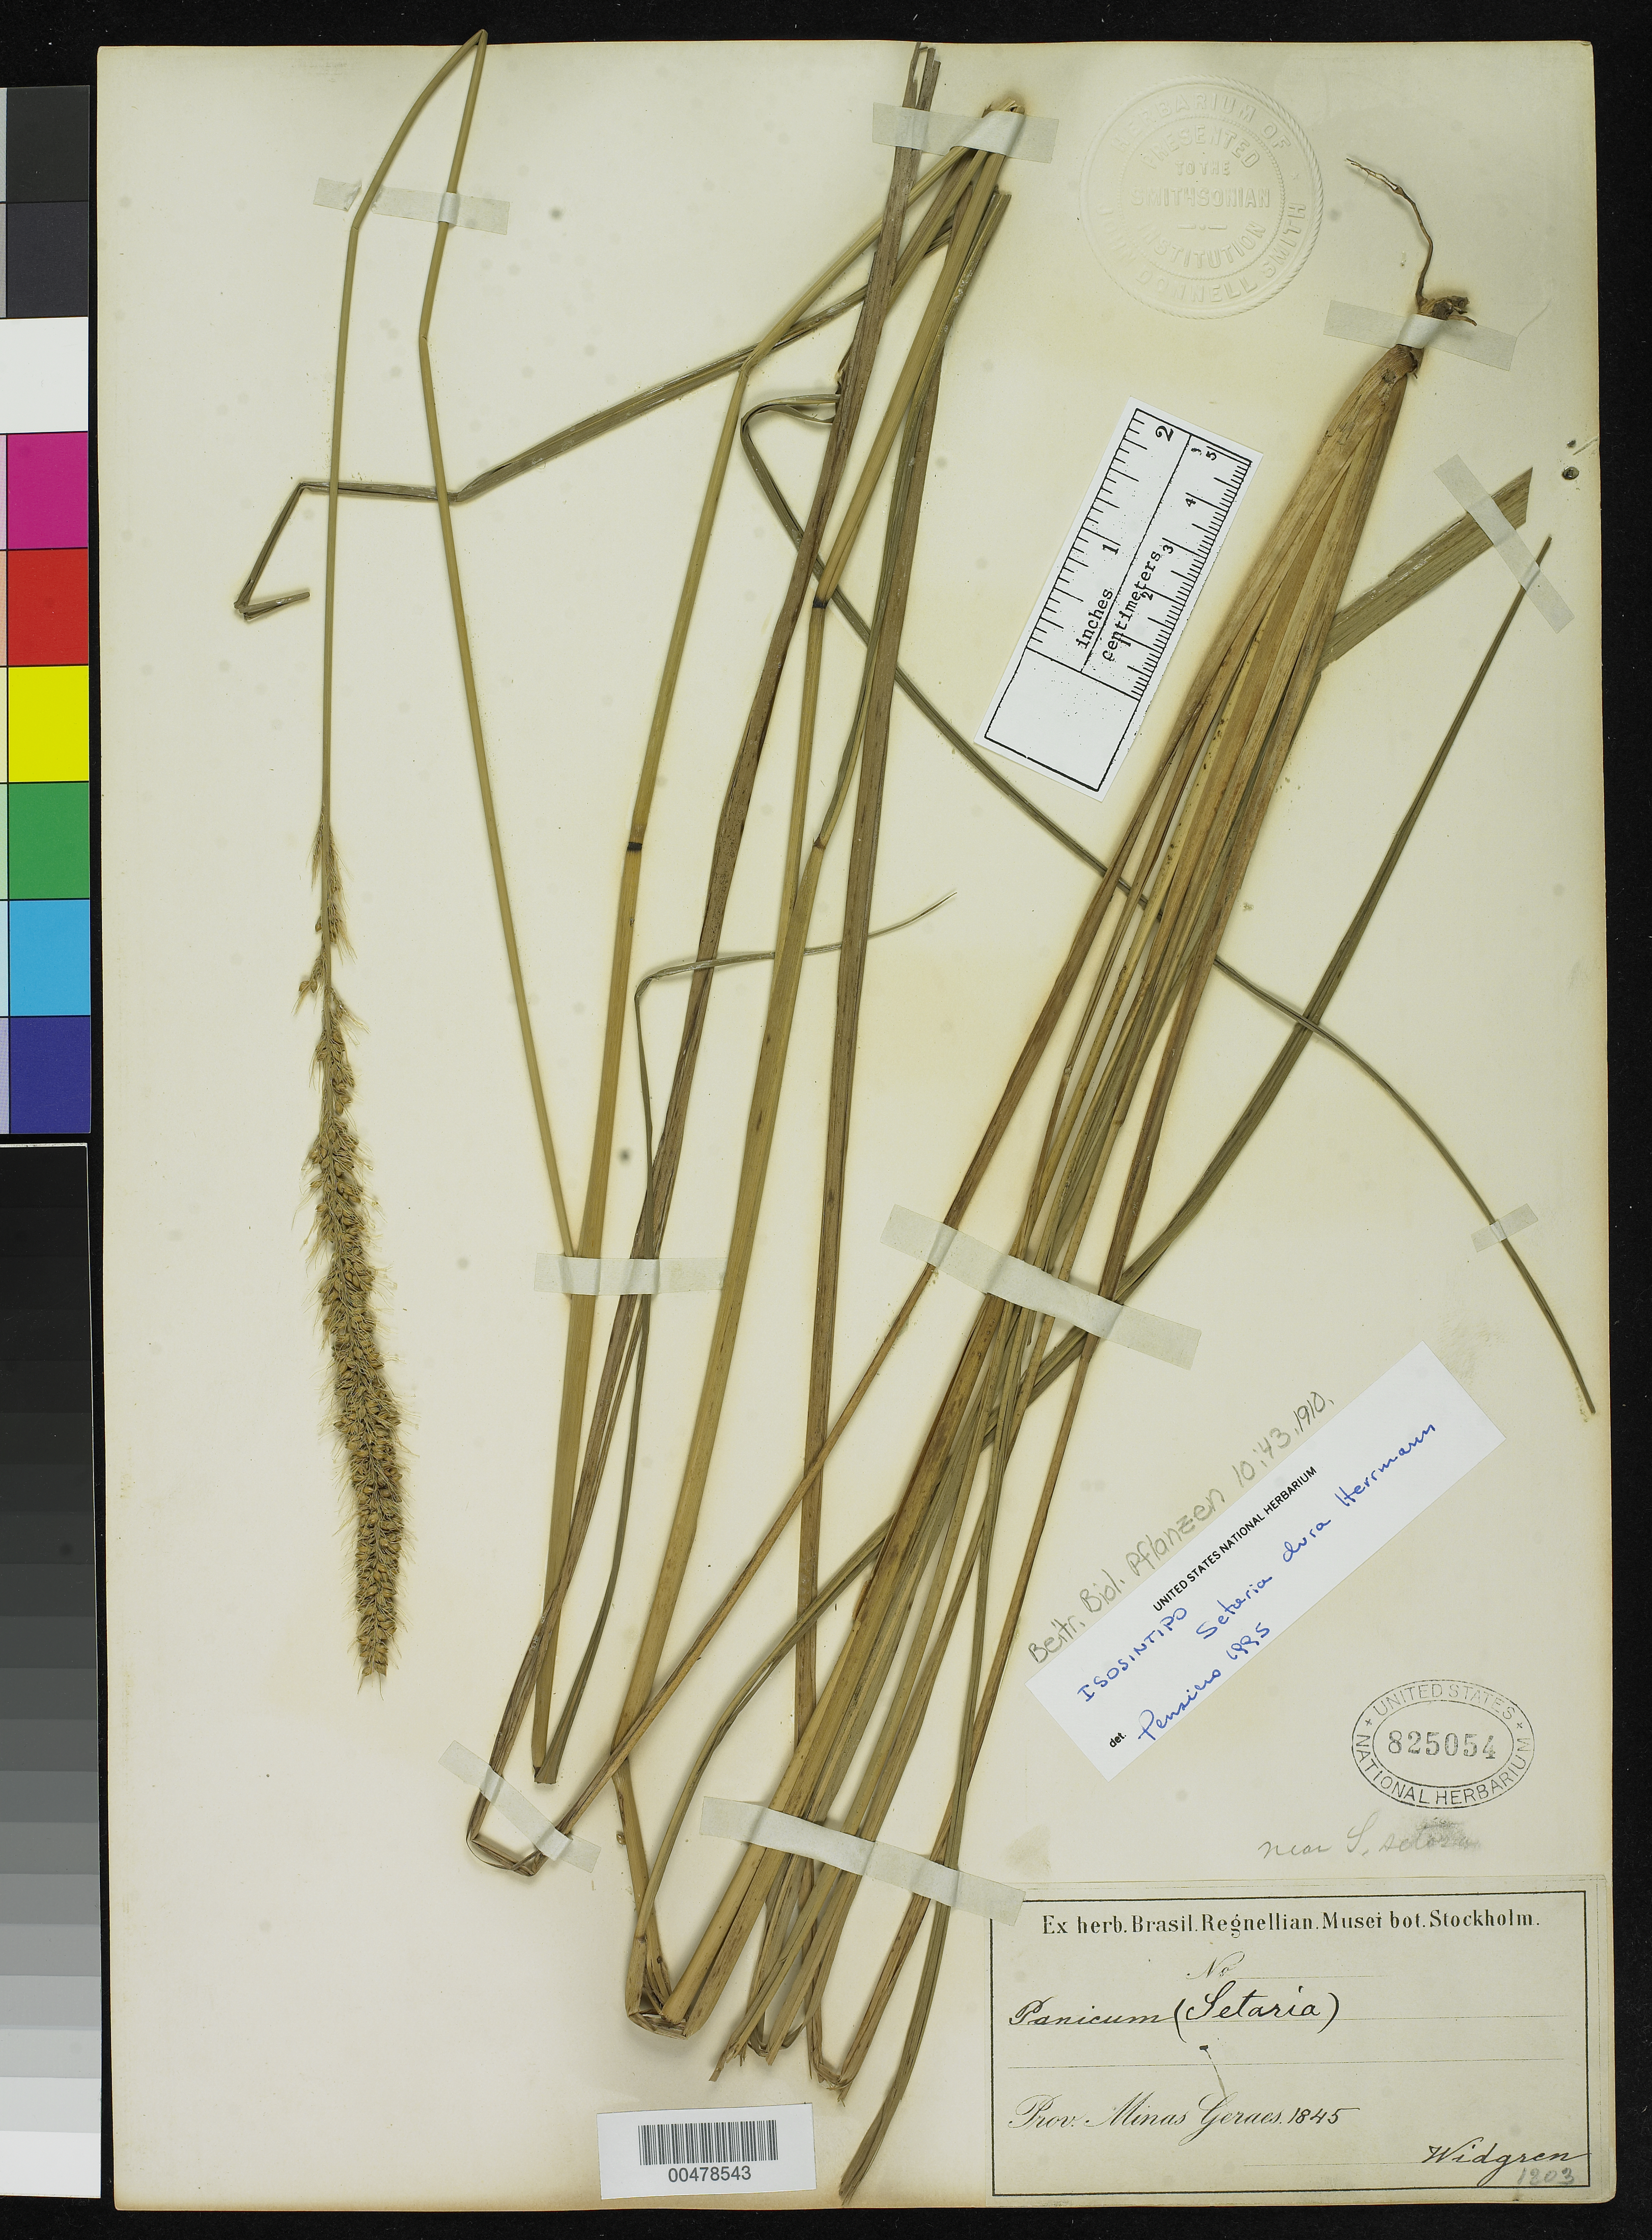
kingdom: Plantae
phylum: Tracheophyta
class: Liliopsida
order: Poales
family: Poaceae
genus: Setaria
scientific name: Setaria dura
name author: R.A.W. Herrm.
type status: Isosyntype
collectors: J. Widgren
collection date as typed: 1845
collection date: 1845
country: Brazil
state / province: Minas Gerais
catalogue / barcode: US 825054